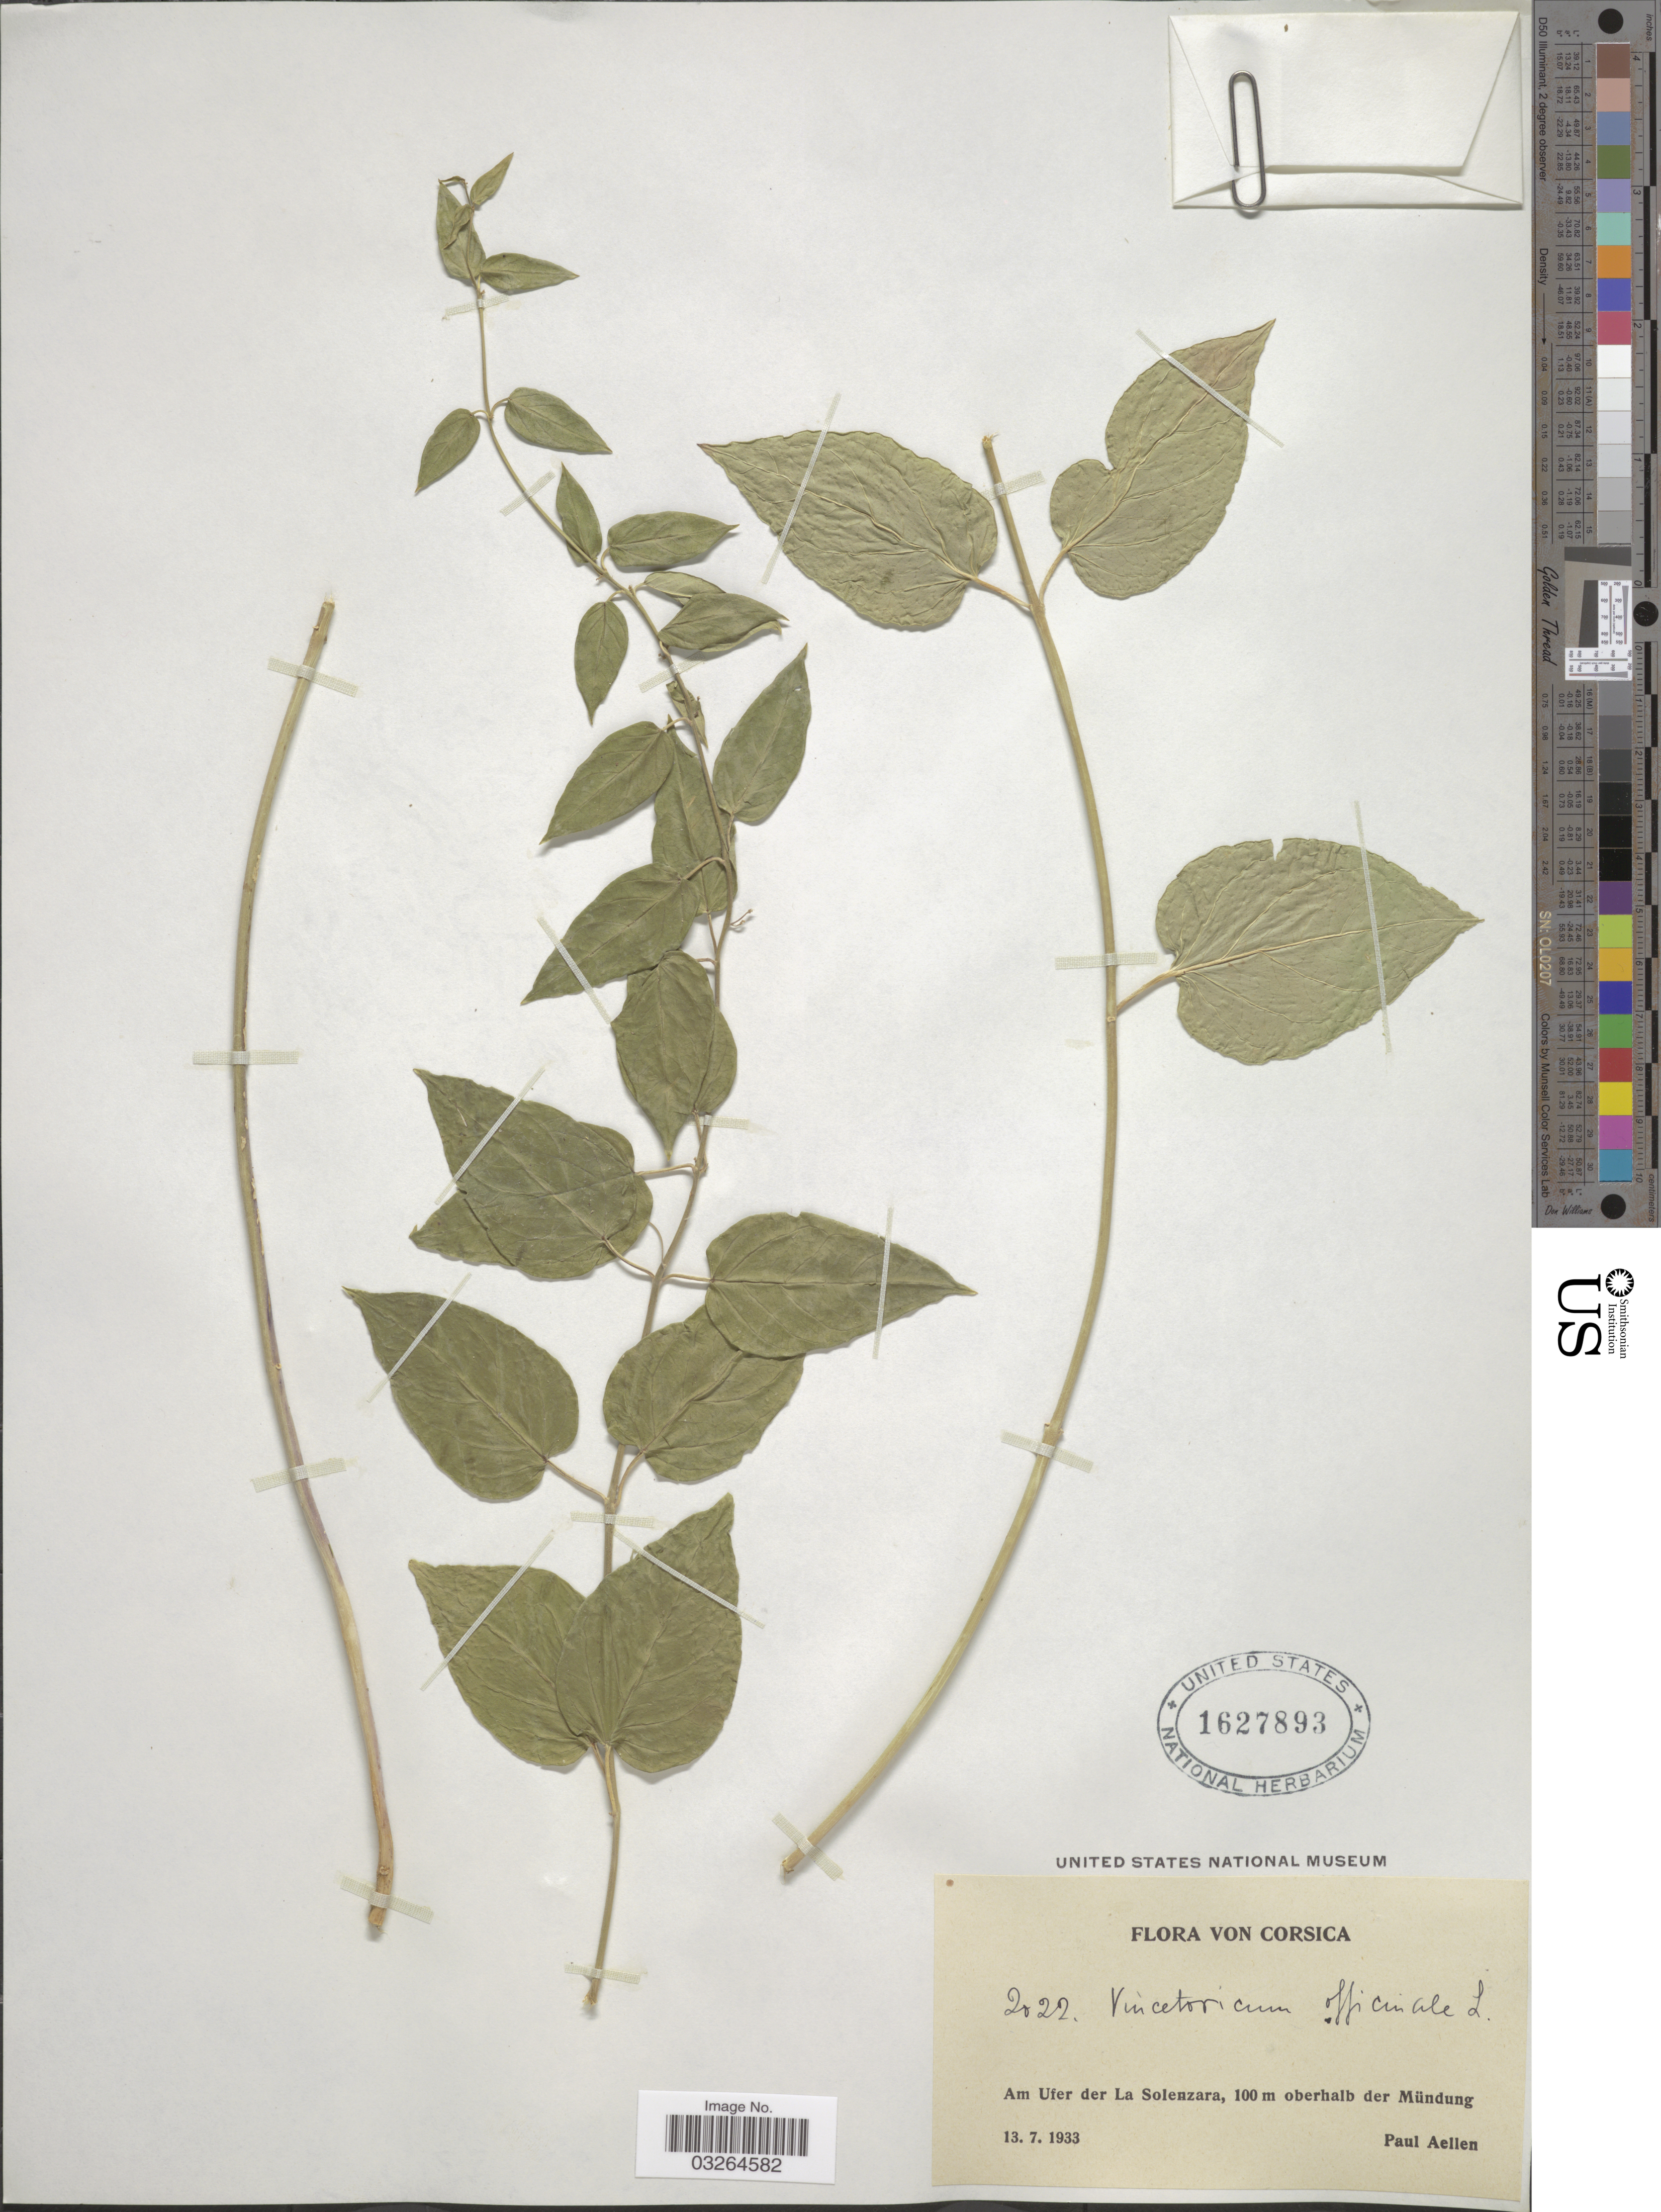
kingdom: Plantae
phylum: Tracheophyta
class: Magnoliopsida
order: Gentianales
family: Apocynaceae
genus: Cynanchum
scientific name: Cynanchum vincetoxicum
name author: Pers.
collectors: P. Aellen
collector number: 2022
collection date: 1933-07-13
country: France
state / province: Corsica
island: Corse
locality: Am Ufer der La Solenzara, 100 m oberhalb der Mündung.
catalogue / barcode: US 1627893